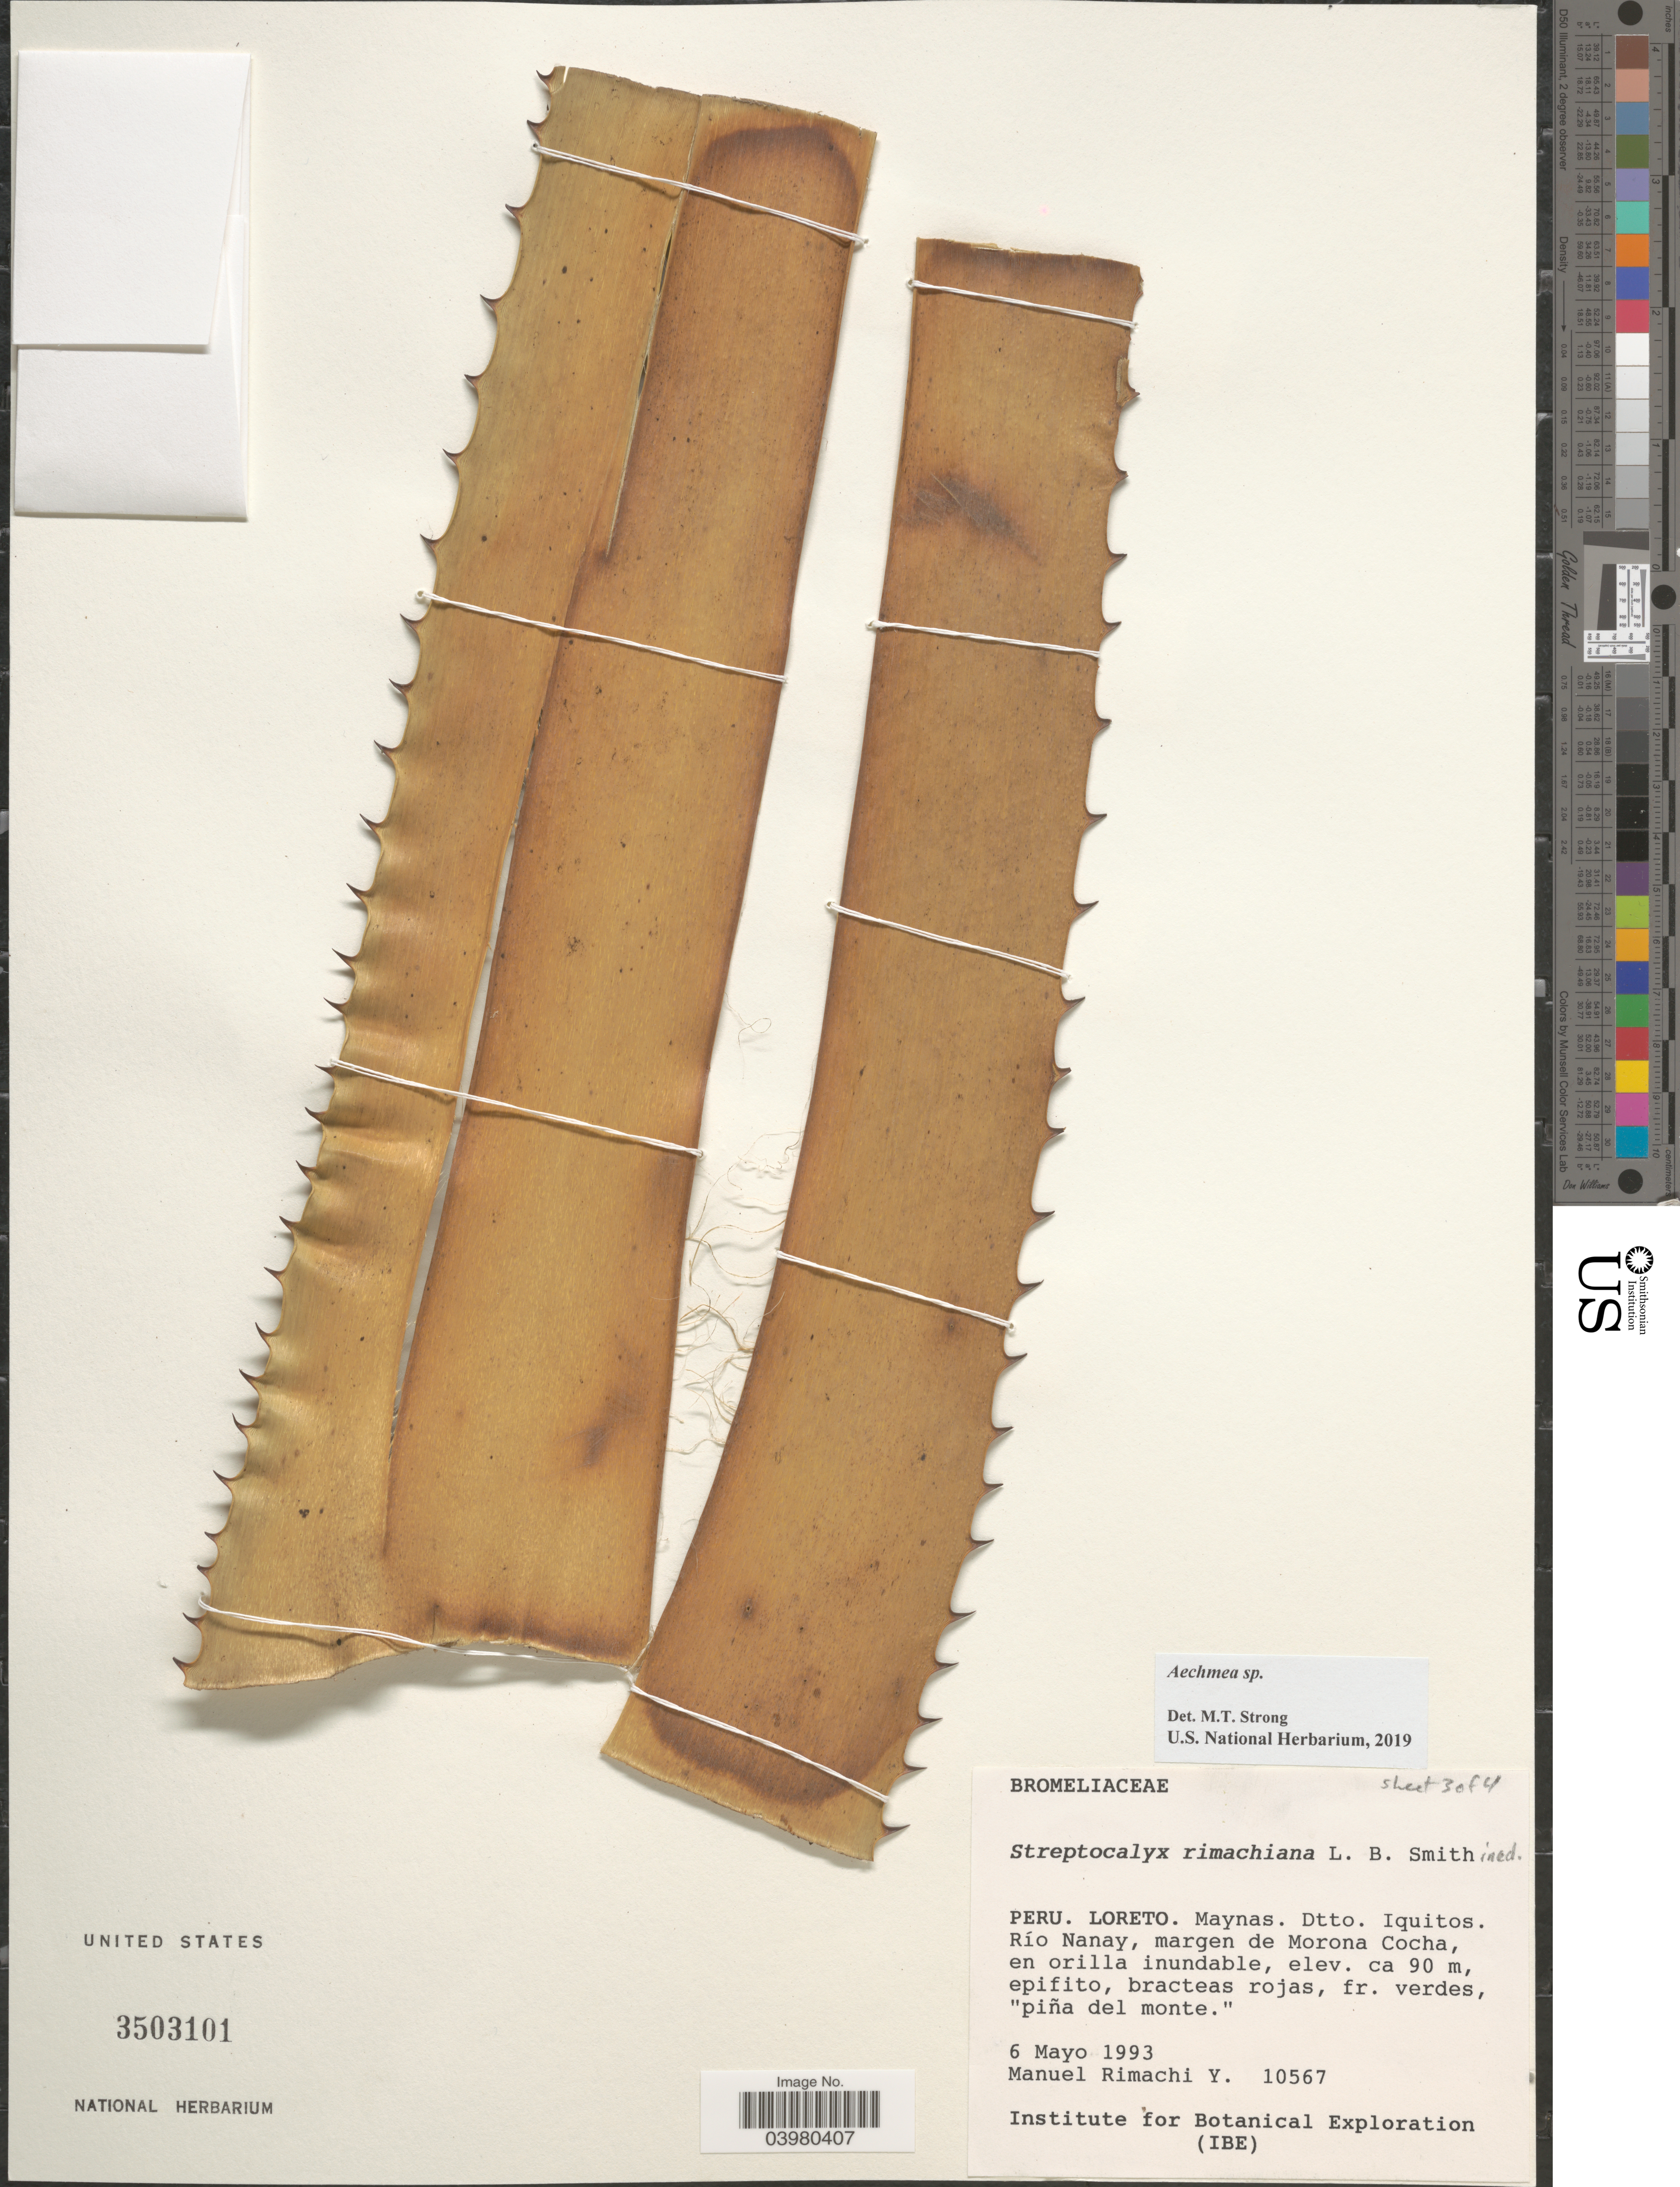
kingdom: Plantae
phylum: Tracheophyta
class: Liliopsida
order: Poales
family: Bromeliaceae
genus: Aechmea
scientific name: Aechmea sp.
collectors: M. Rimachi Y.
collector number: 10567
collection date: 1993-05-06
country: Peru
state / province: Loreto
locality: Maynas. Dtto. Iquitos. Río Nanay, margen de Morona Cocha, en orilla inundable.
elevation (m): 90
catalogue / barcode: US 3503101